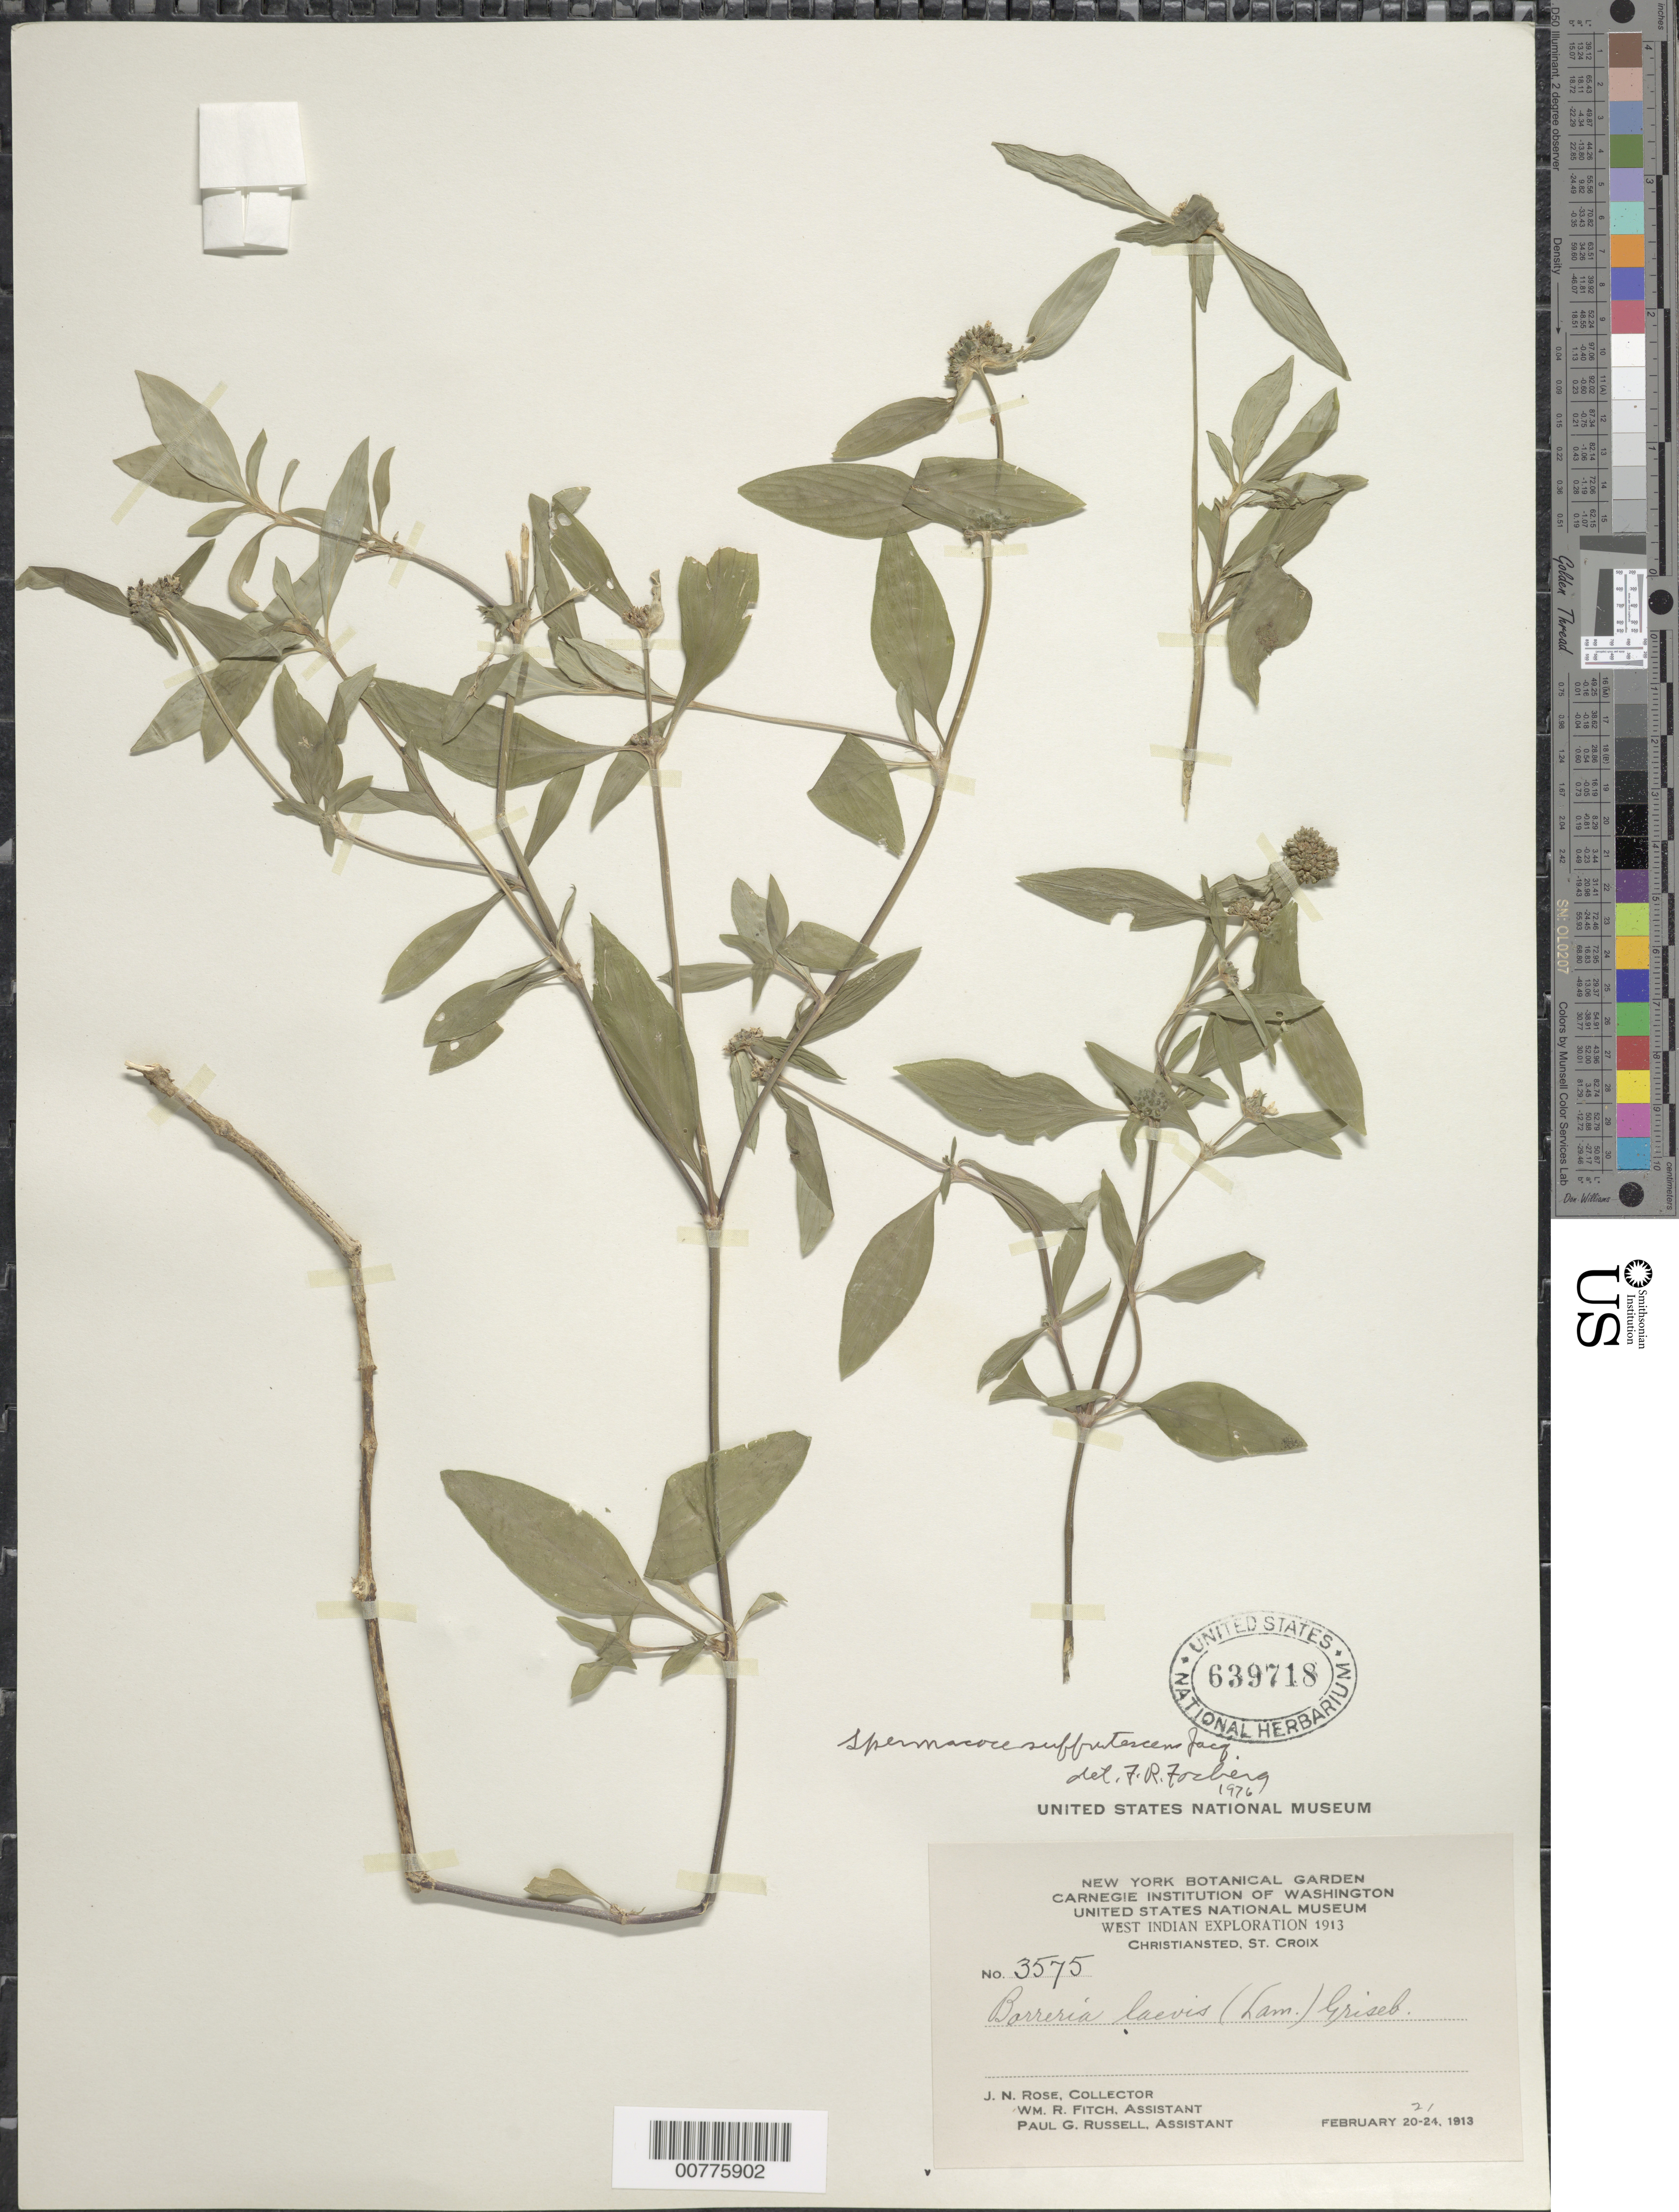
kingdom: Plantae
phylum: Tracheophyta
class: Magnoliopsida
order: Gentianales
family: Rubiaceae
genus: Spermacoce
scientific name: Spermacoce remota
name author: Lam.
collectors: J. N. Rose, W. R. Fitch & P. G. Russell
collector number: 3575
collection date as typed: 21 Feb 1913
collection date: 1913-02-21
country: U.S. Virgin Islands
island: St. Croix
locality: Christiansted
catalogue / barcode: US 639718